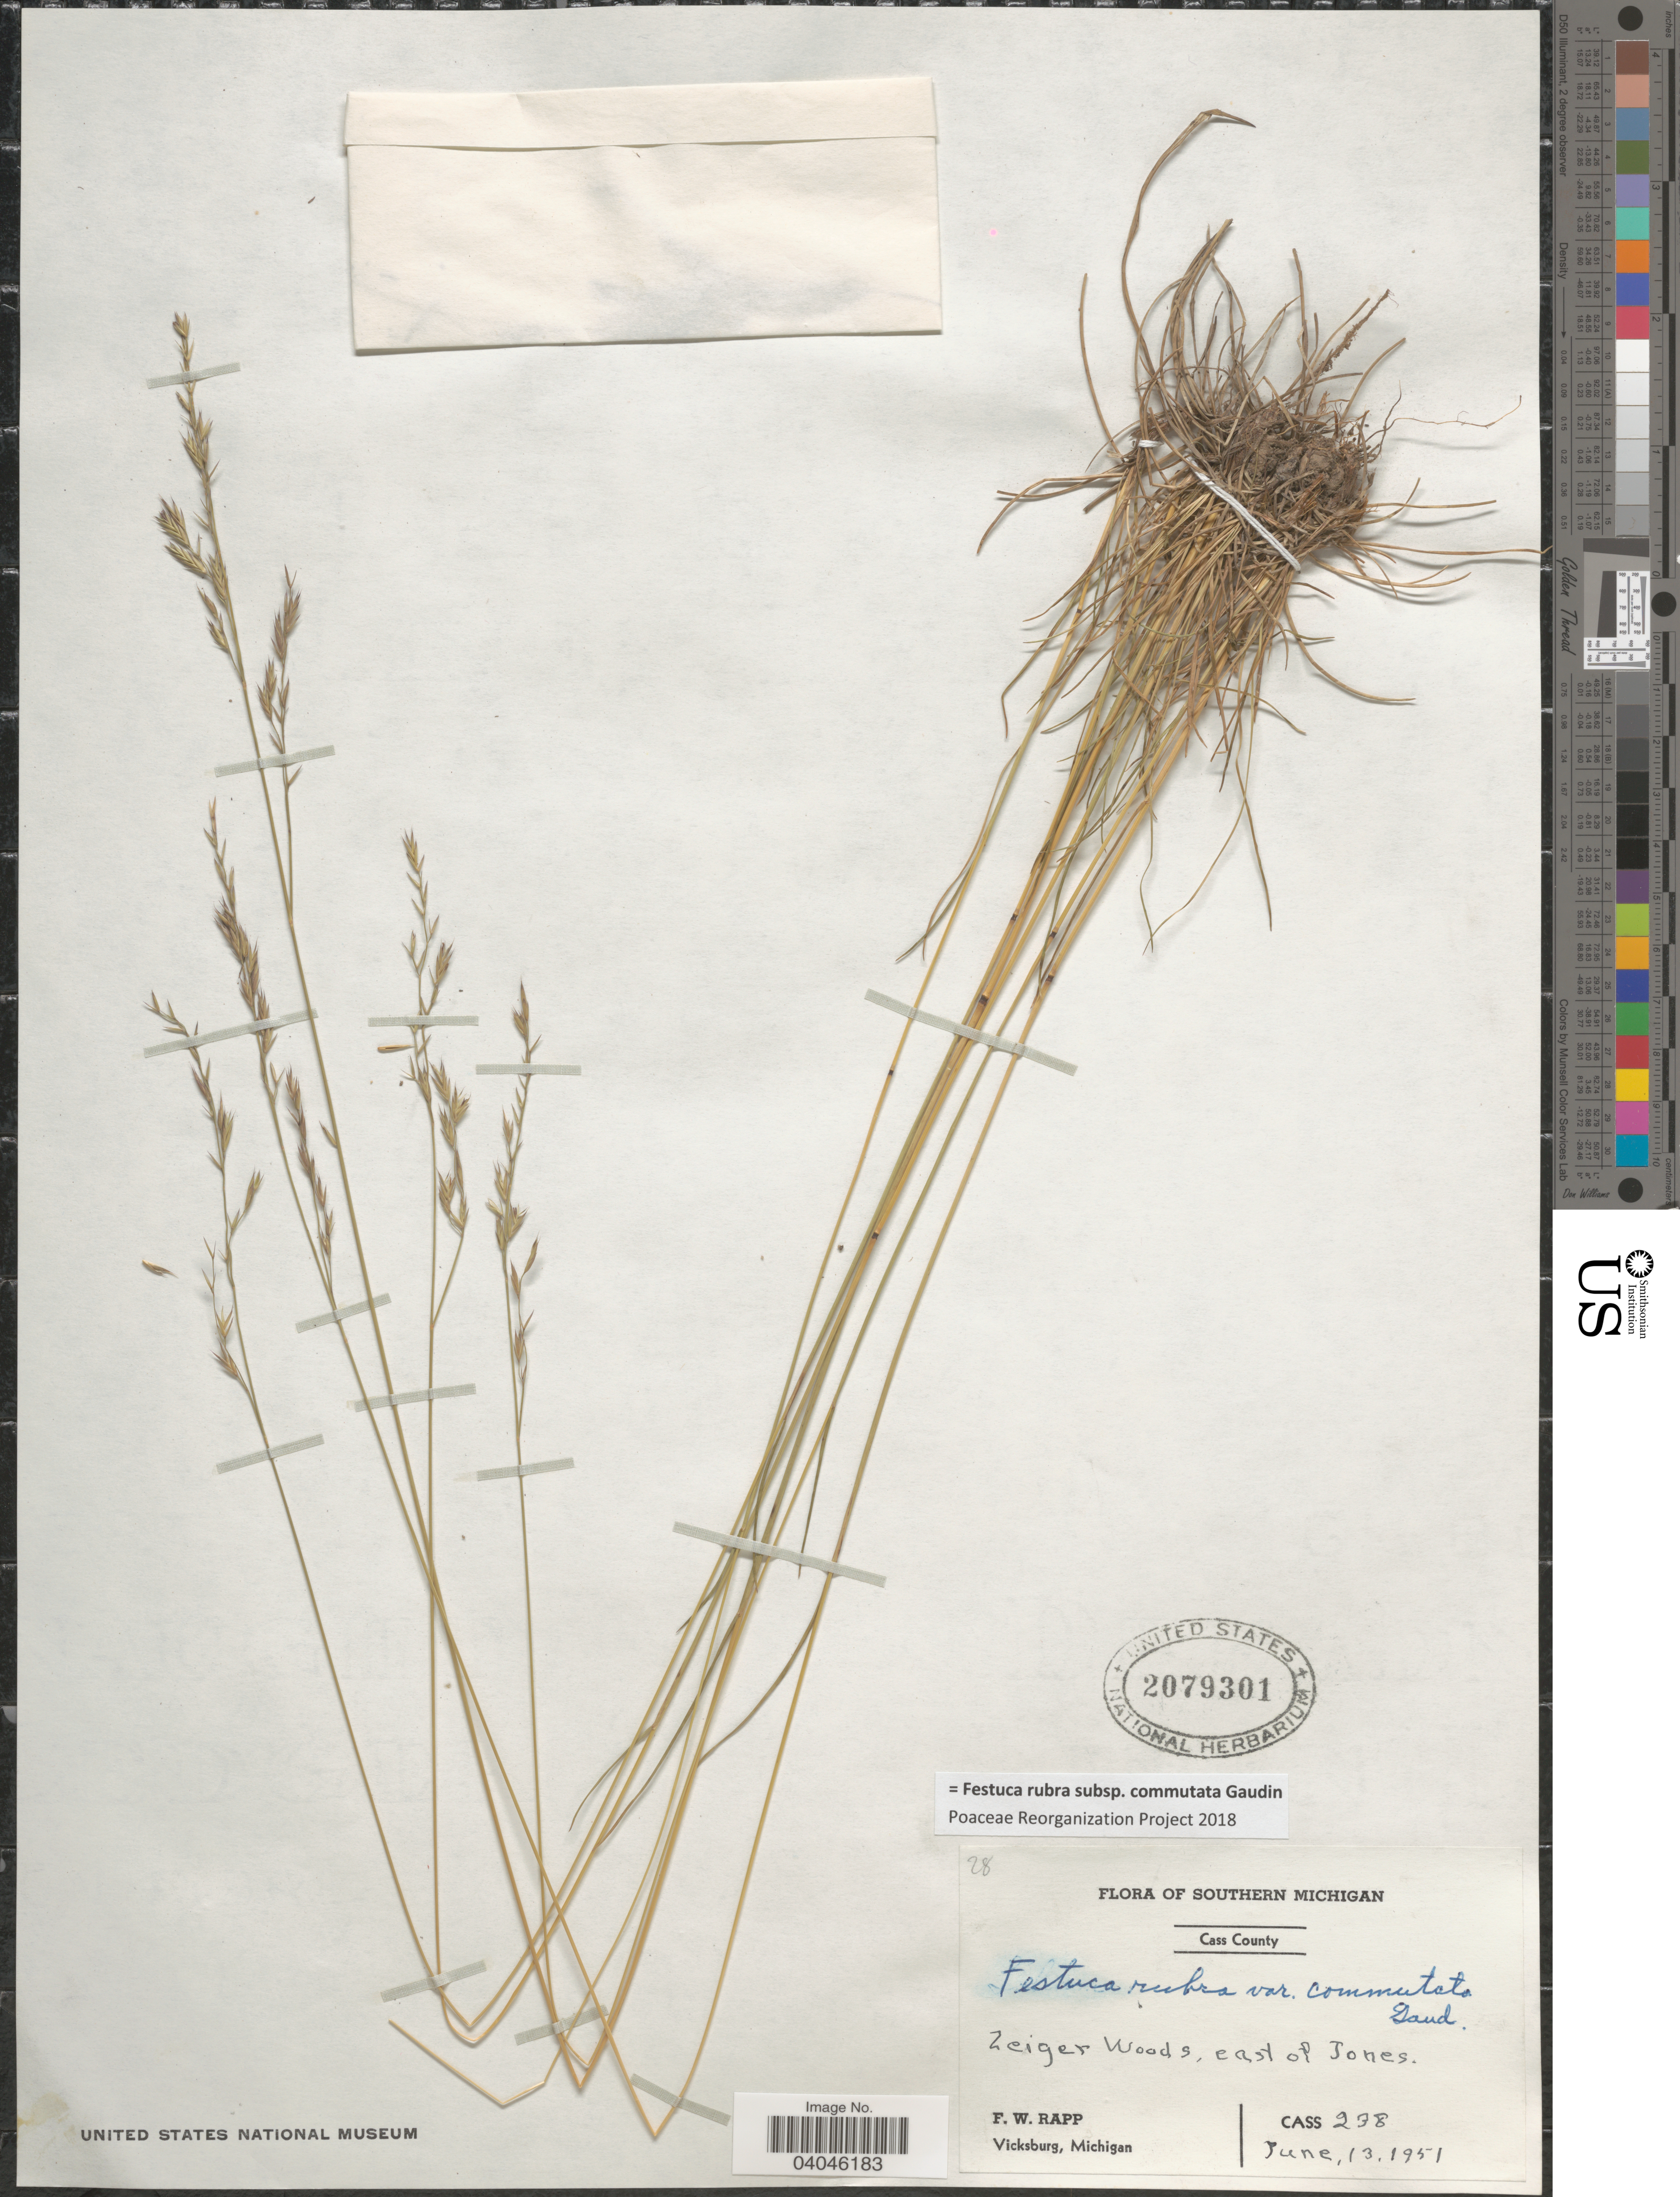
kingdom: Plantae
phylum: Tracheophyta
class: Liliopsida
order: Poales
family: Poaceae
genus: Festuca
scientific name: Festuca rubra subsp. commutata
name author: Gaudin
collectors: F. Rapp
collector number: CASS238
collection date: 1951-06-13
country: United States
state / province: Michigan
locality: Southern Michigan. Cass County. Zeiger Wood, east of Jones.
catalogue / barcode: US 2079301